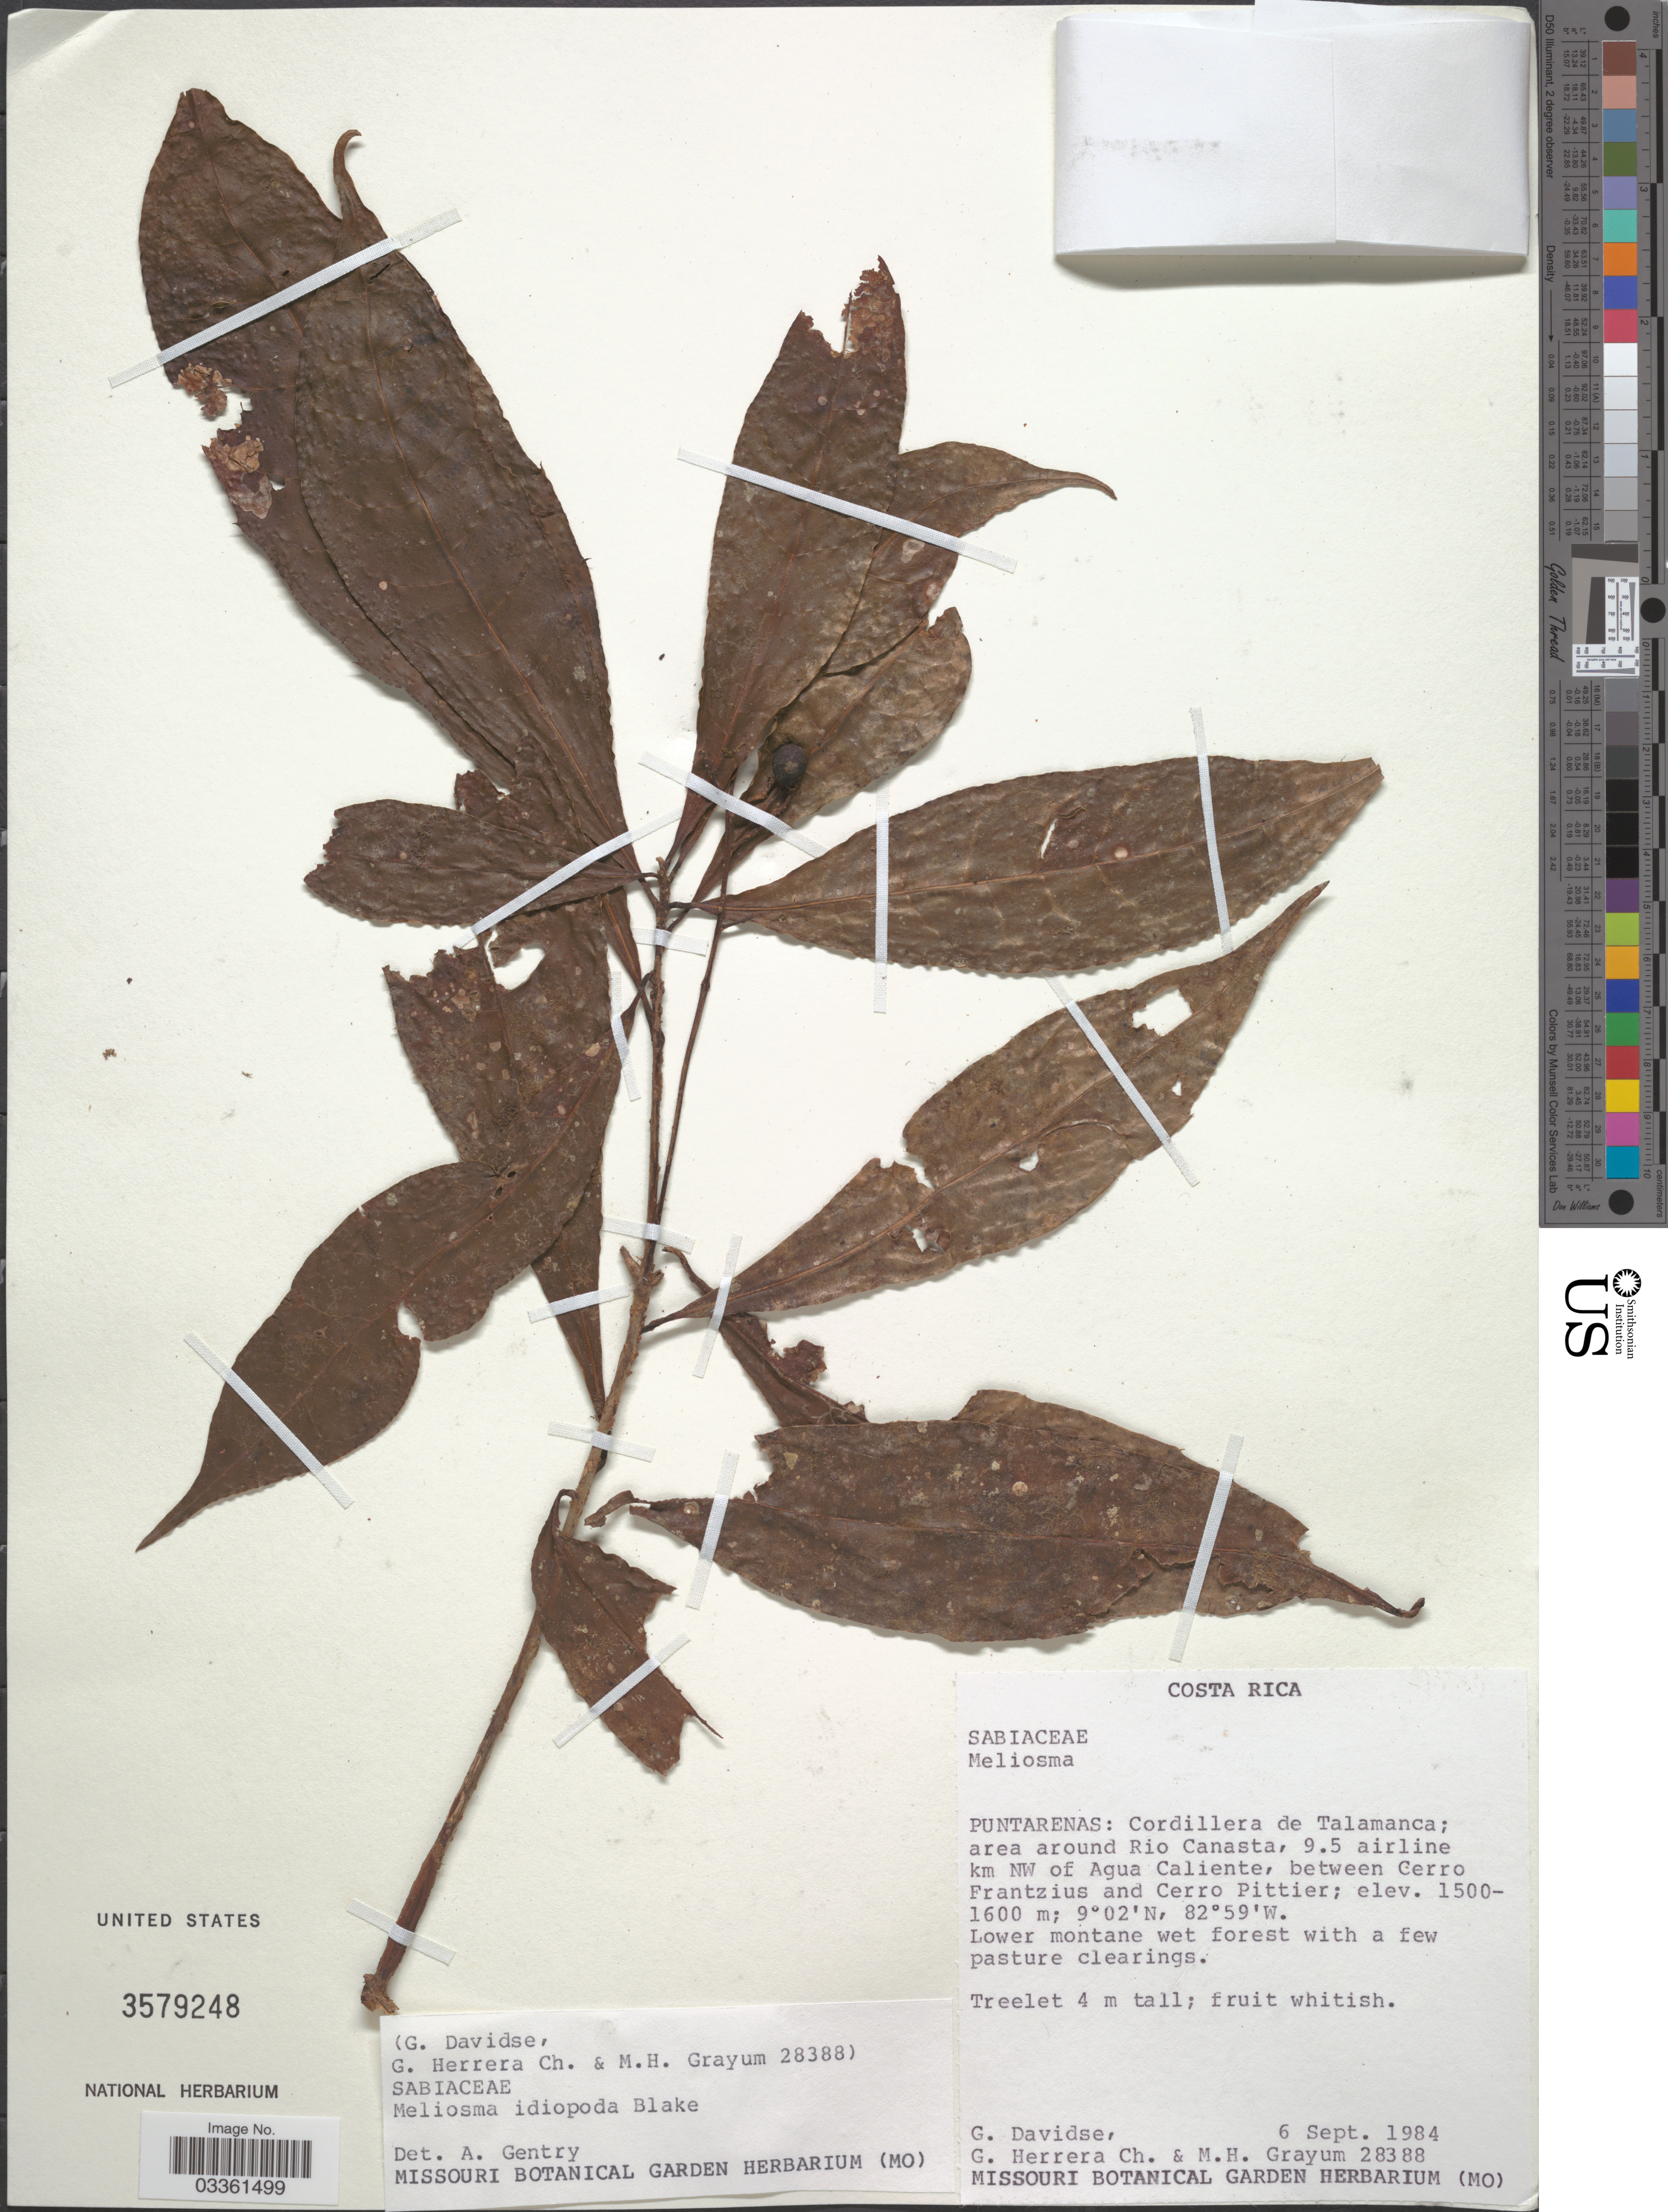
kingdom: Plantae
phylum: Tracheophyta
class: Magnoliopsida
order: Proteales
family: Sabiaceae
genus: Meliosma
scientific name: Meliosma idiopoda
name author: S.F. Blake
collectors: G. Davidse, G. Herrera Ch. & M. H. Grayum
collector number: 28388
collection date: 1984-09-06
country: Costa Rica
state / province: Puntarenas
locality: Cordillera de Talamanca; area around Rio Canasta, 9,5 airline km NW of Agua Caliente, between Cerro Frantzius and Cerro Pittier.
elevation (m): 1500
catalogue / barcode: US 3579248